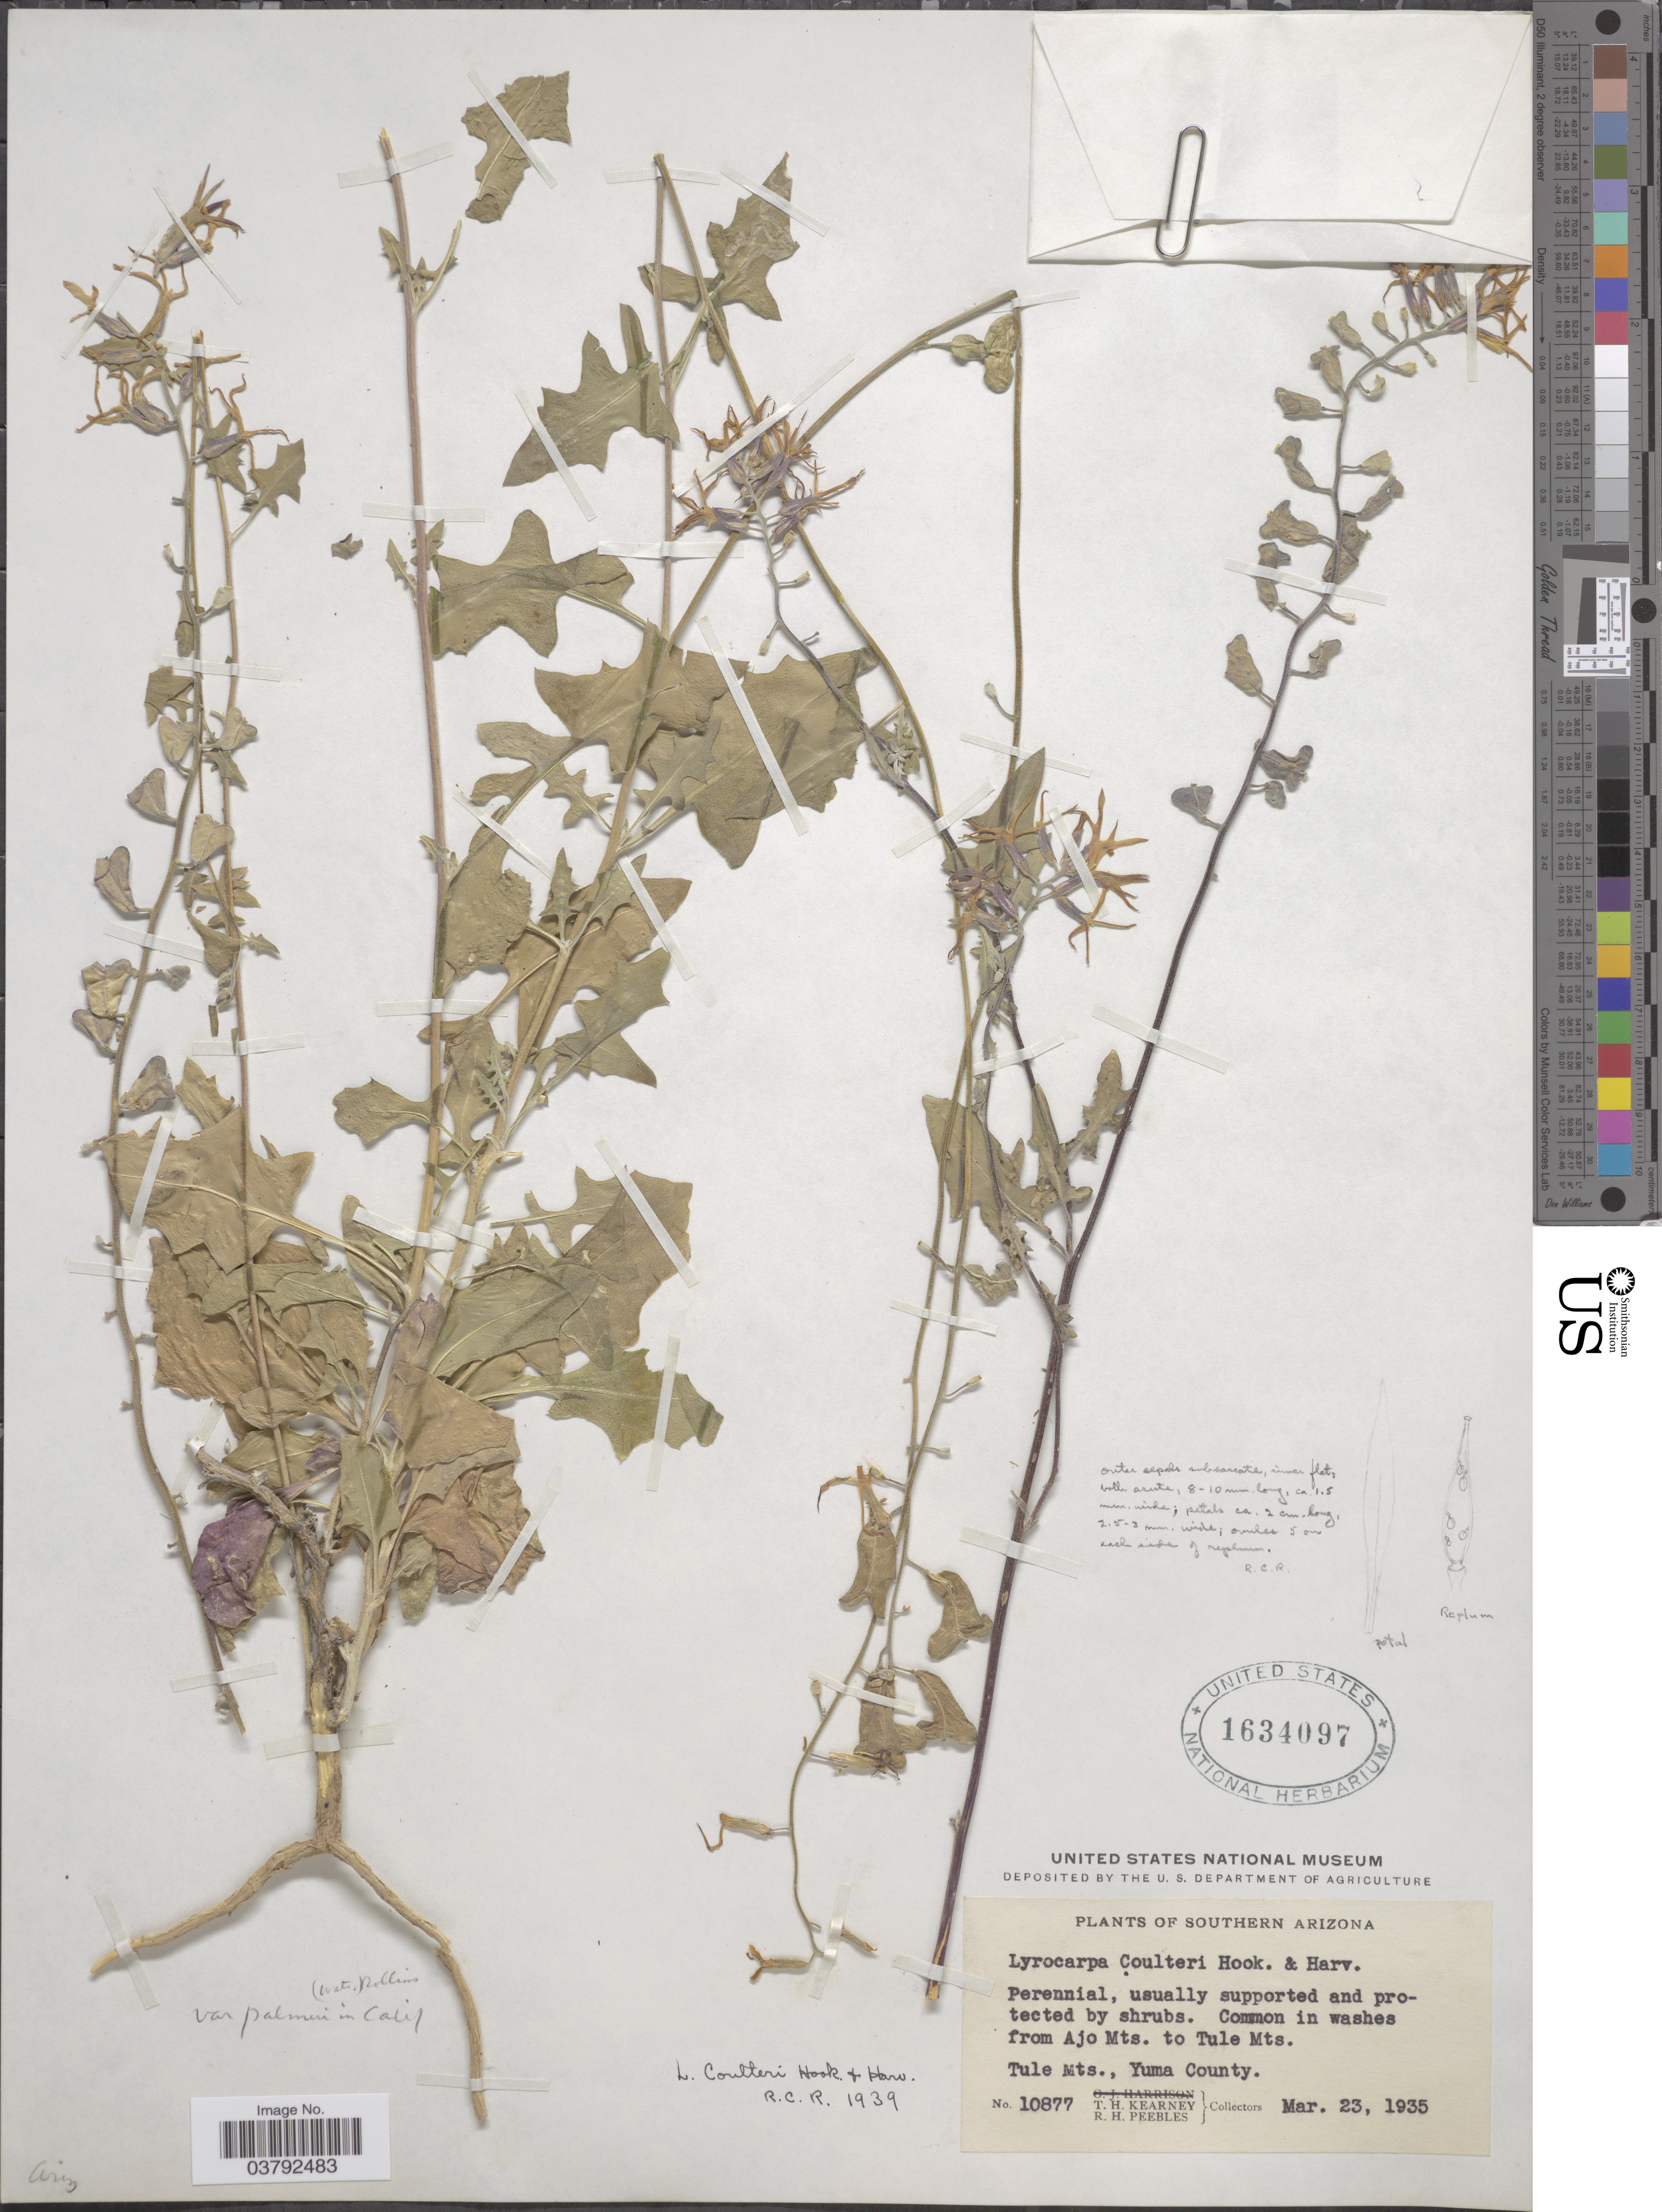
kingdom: Plantae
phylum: Tracheophyta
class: Magnoliopsida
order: Brassicales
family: Brassicaceae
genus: Lyrocarpa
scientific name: Lyrocarpa coulteri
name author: Hook. & Harv.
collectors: T. H. Kearney & R. H. Peebles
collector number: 10877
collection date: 1935-03-23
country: United States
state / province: Arizona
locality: Southern Arizona. From Ajo Mts. to Tule Mts. Tule Mts., Yuma County.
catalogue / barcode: US 1634097